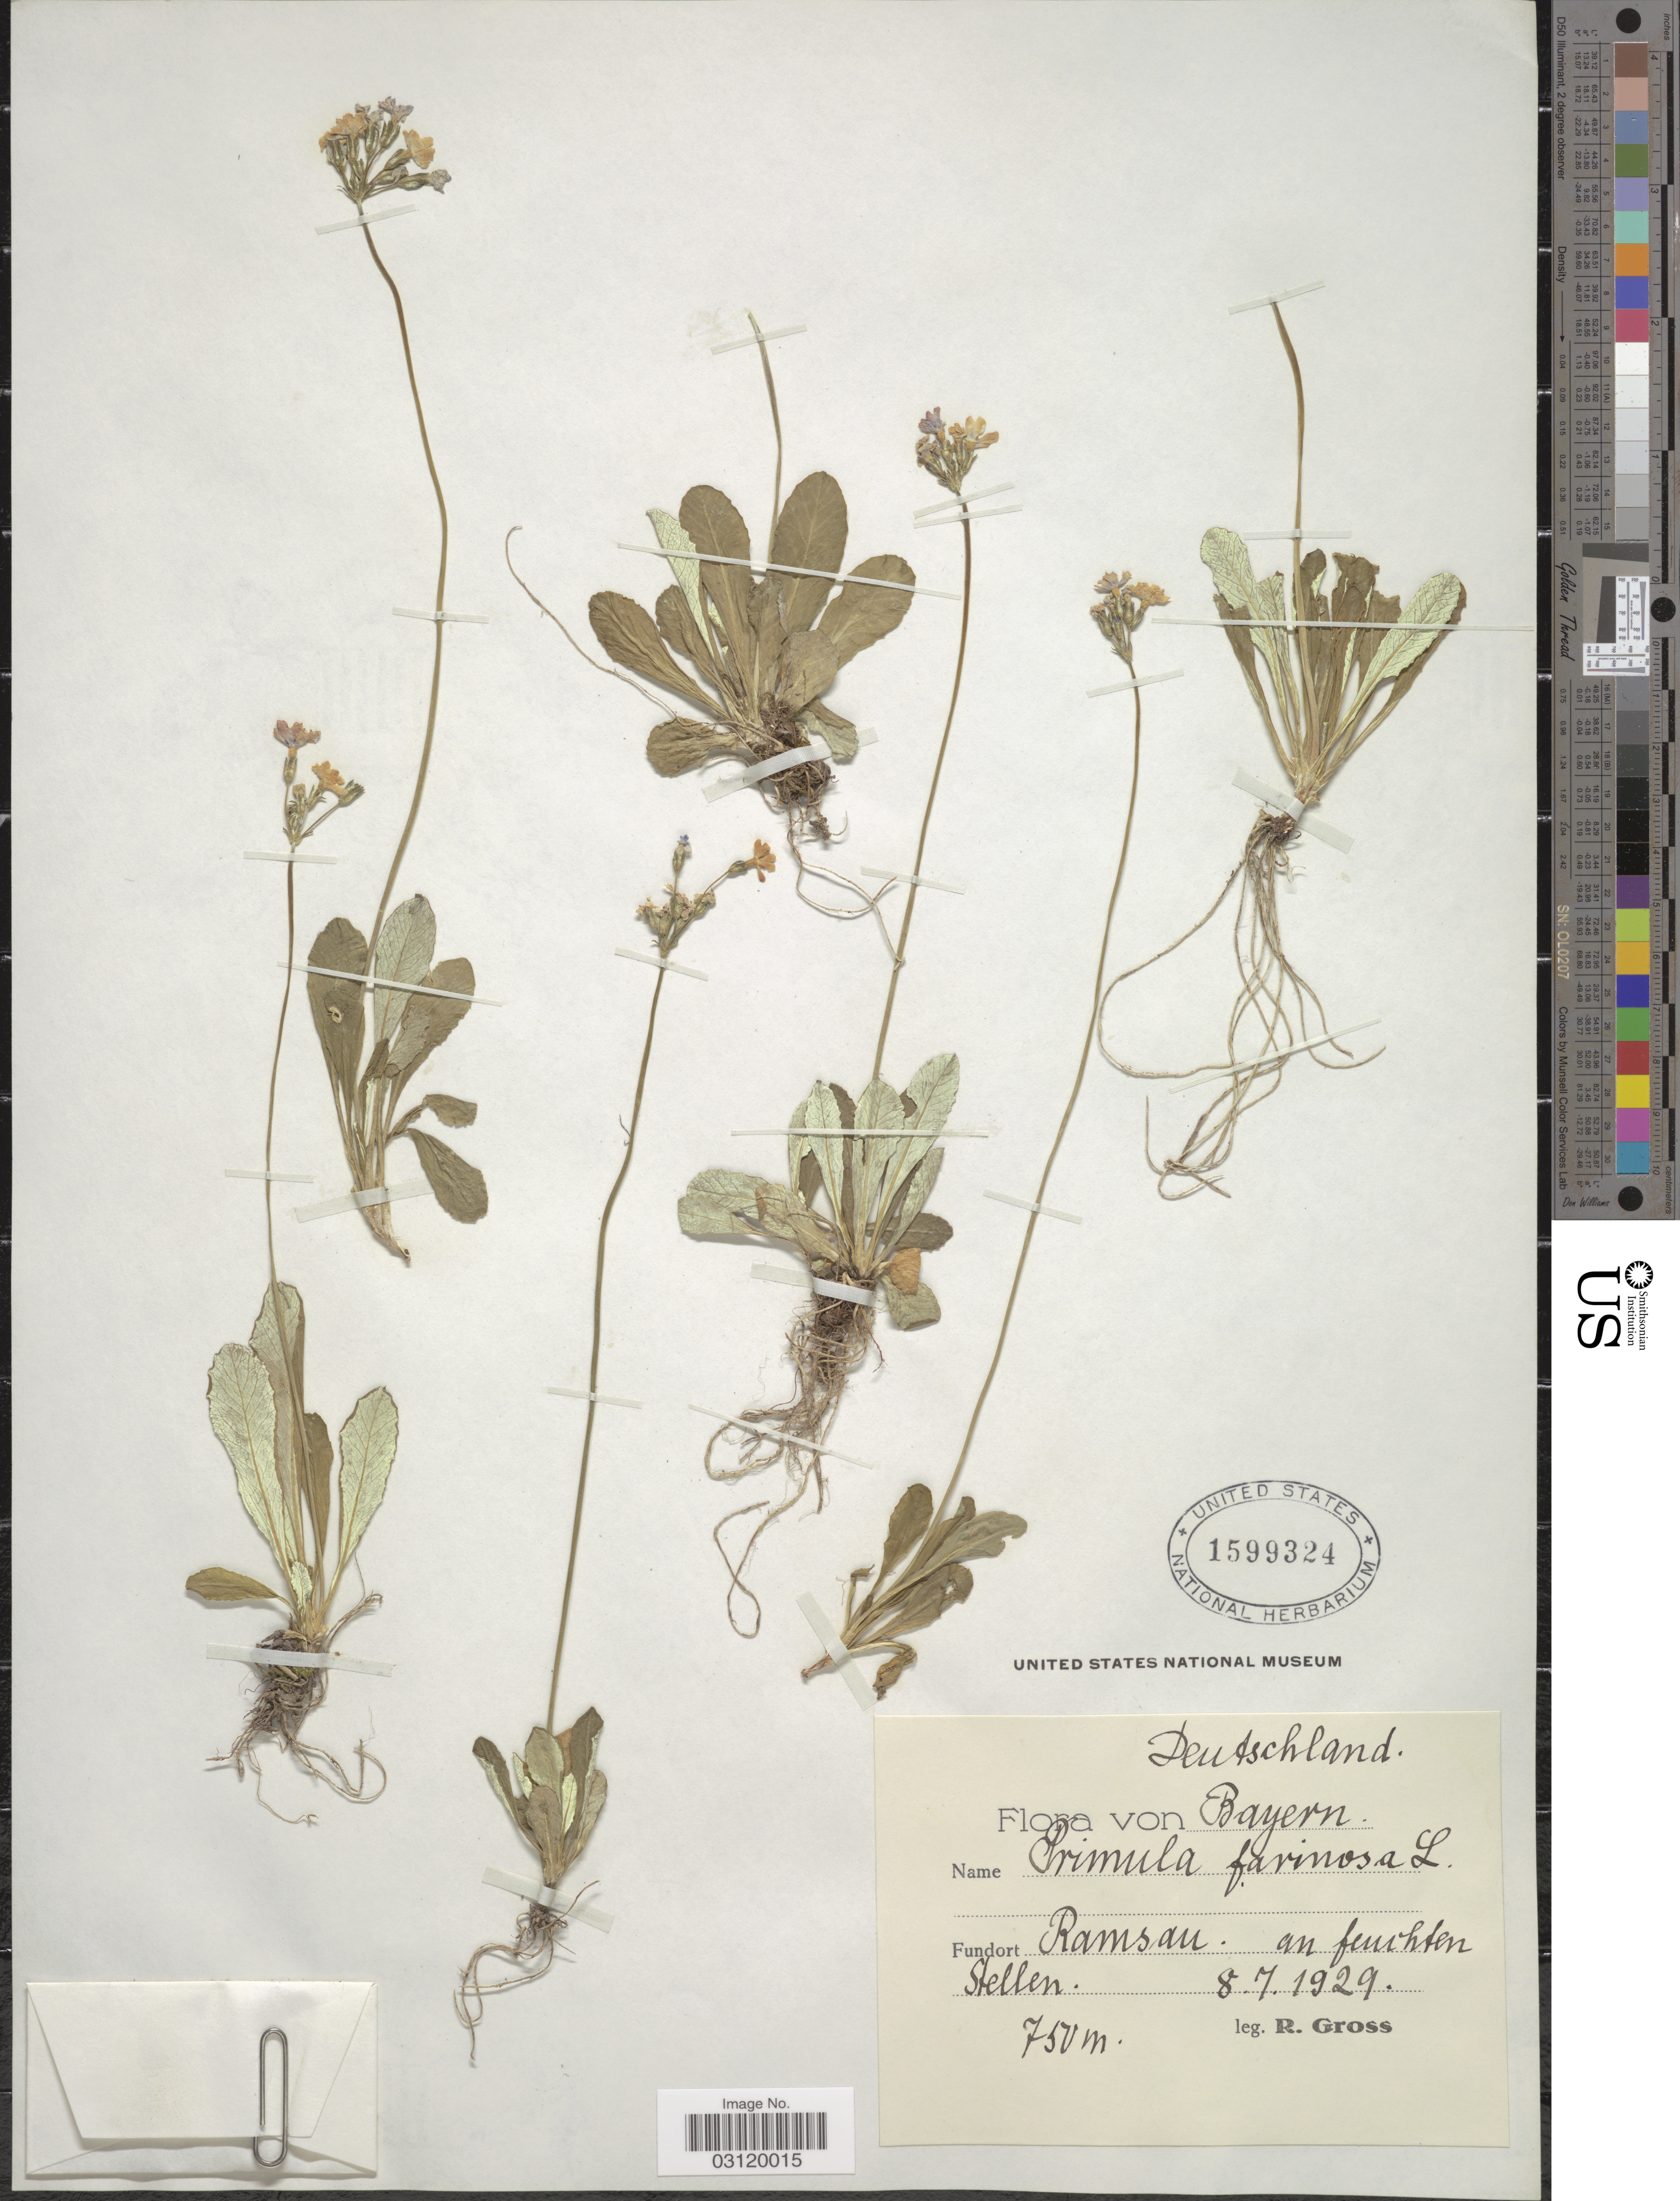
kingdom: Plantae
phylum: Tracheophyta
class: Magnoliopsida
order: Ericales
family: Primulaceae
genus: Primula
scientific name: Primula farinosa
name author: L.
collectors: R. Gross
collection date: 1929-07-08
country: Germany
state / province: Bayern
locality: Deutschland. Ramsau.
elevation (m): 750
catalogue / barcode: US 1599324